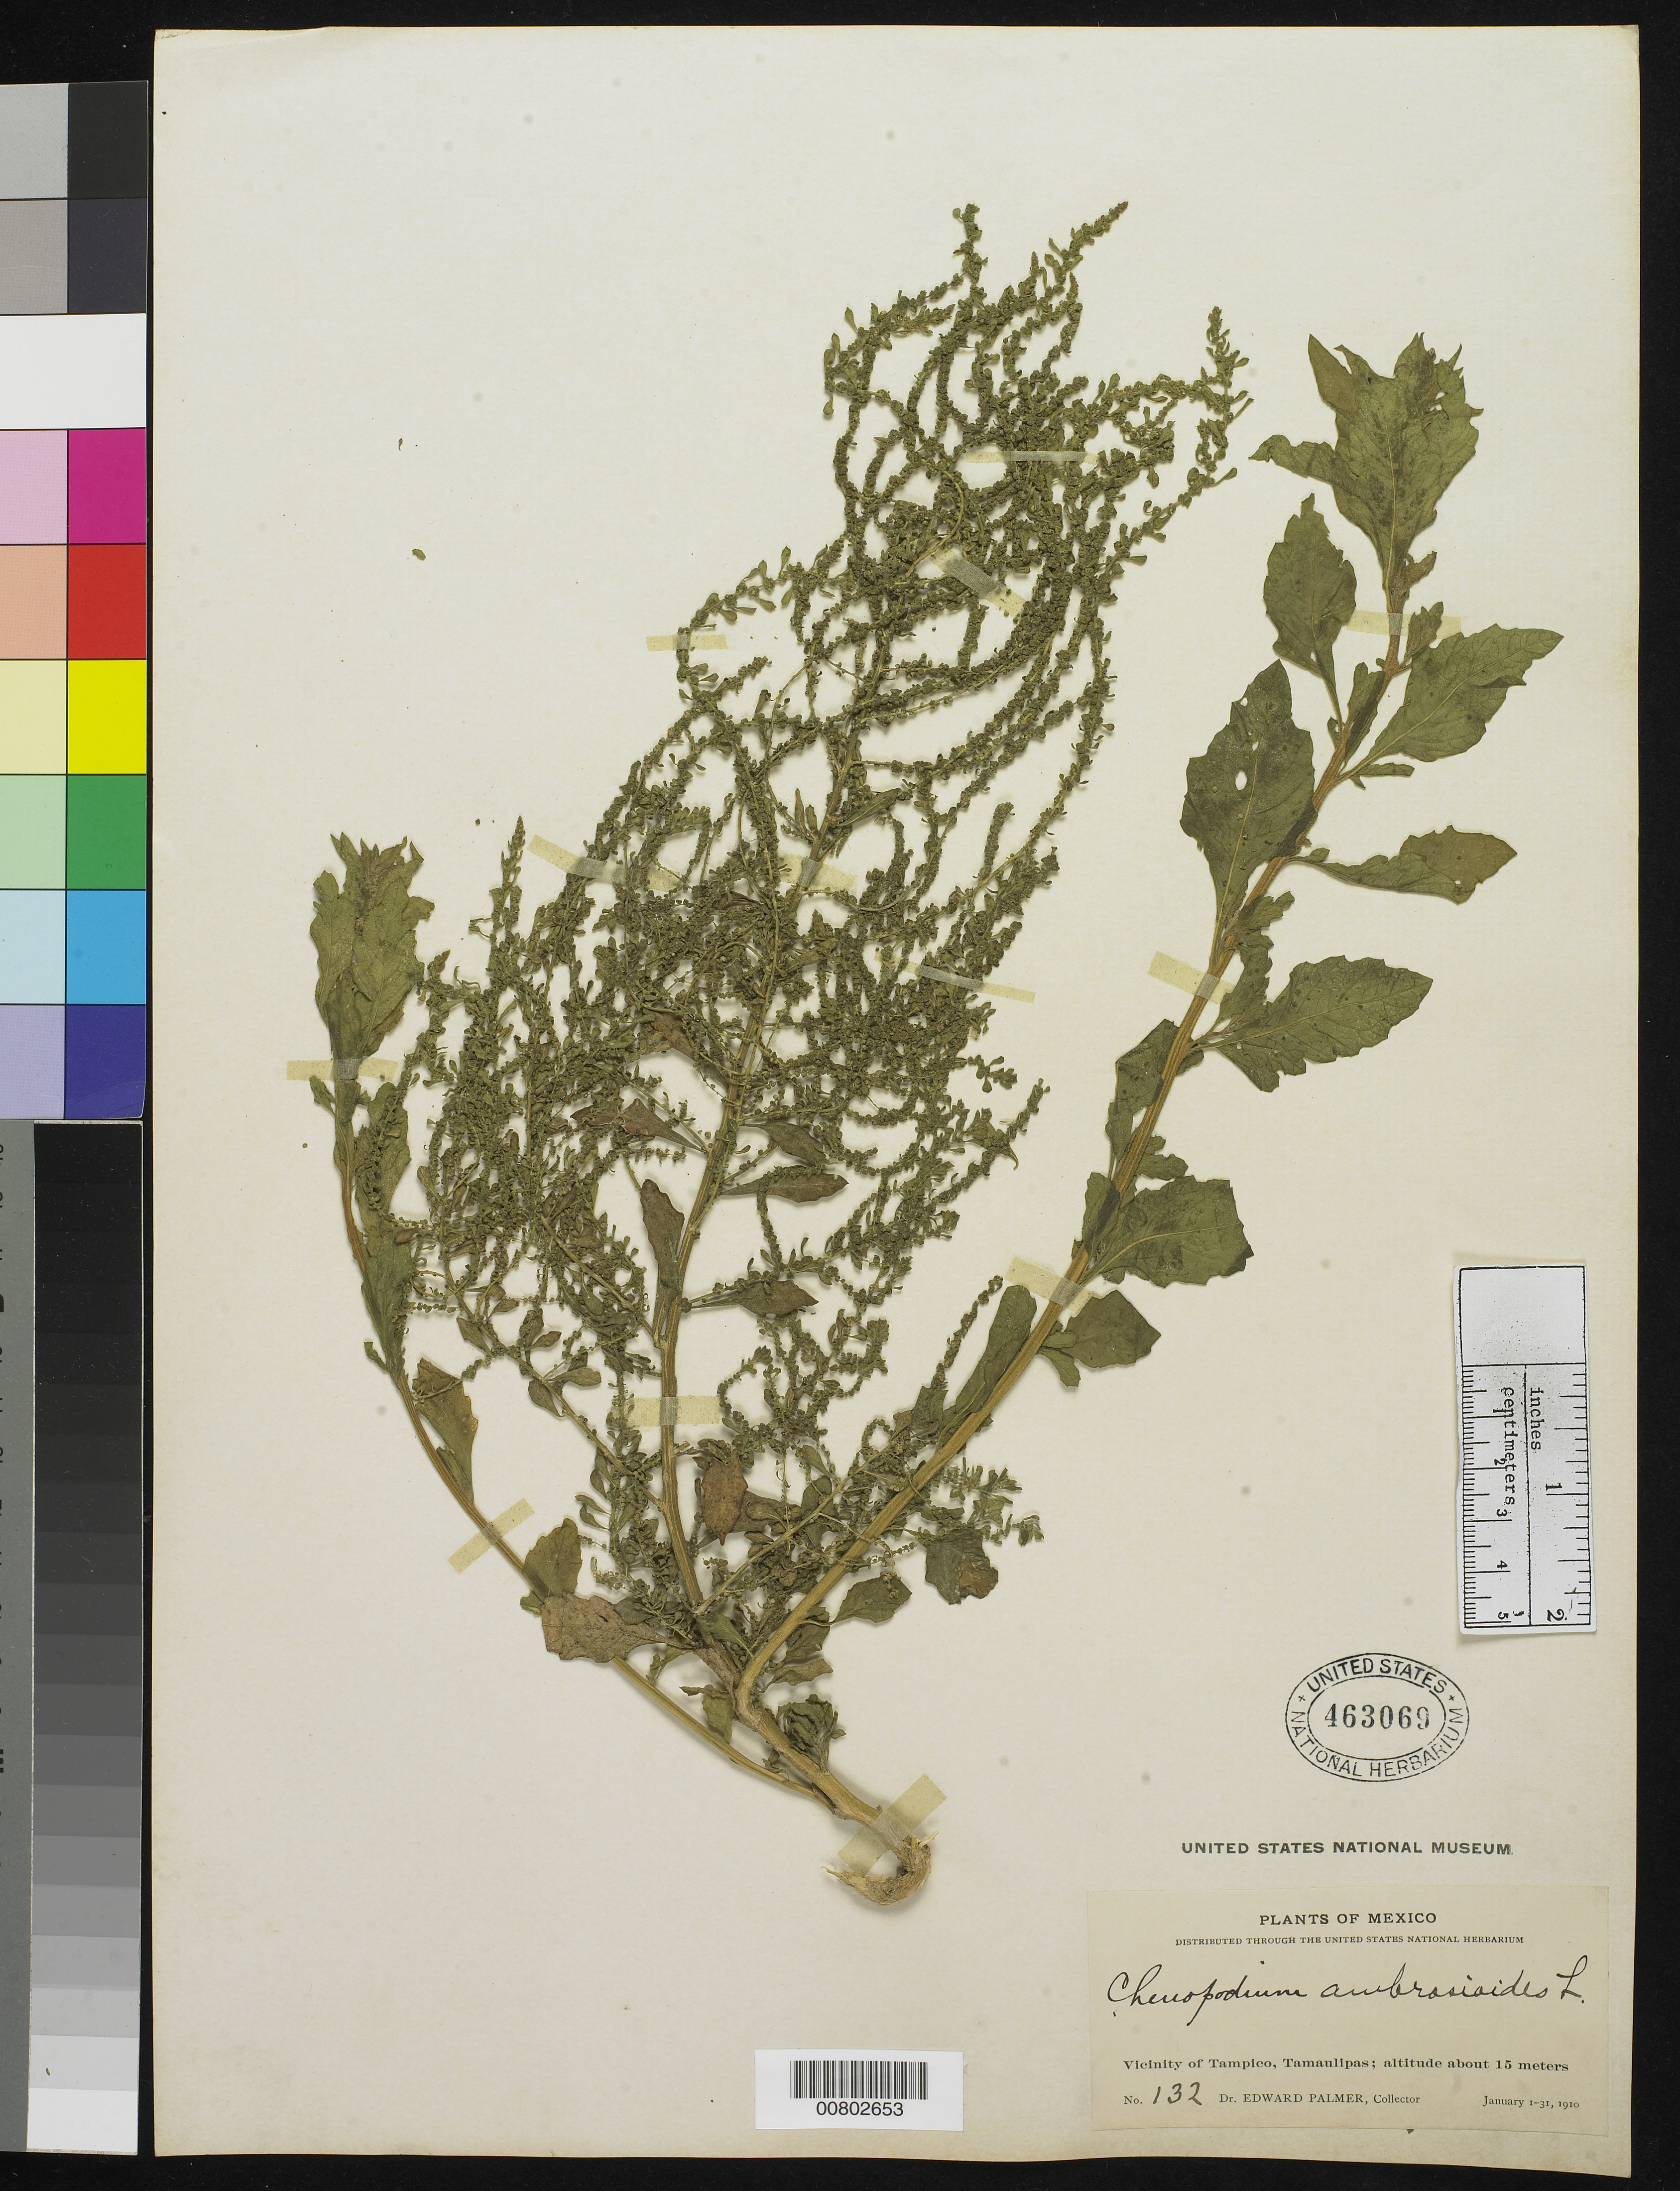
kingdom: Plantae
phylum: Tracheophyta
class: Magnoliopsida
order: Caryophyllales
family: Amaranthaceae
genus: Chenopodium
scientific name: Chenopodium ambrosioides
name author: L.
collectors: E. Palmer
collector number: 132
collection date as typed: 01 Jan 1910 to 31 Jan 1910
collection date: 1910-01-01/1910-01-31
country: Mexico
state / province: Tamaulipas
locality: Vicinity of Tampico, Tamaulipas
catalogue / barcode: US 463069